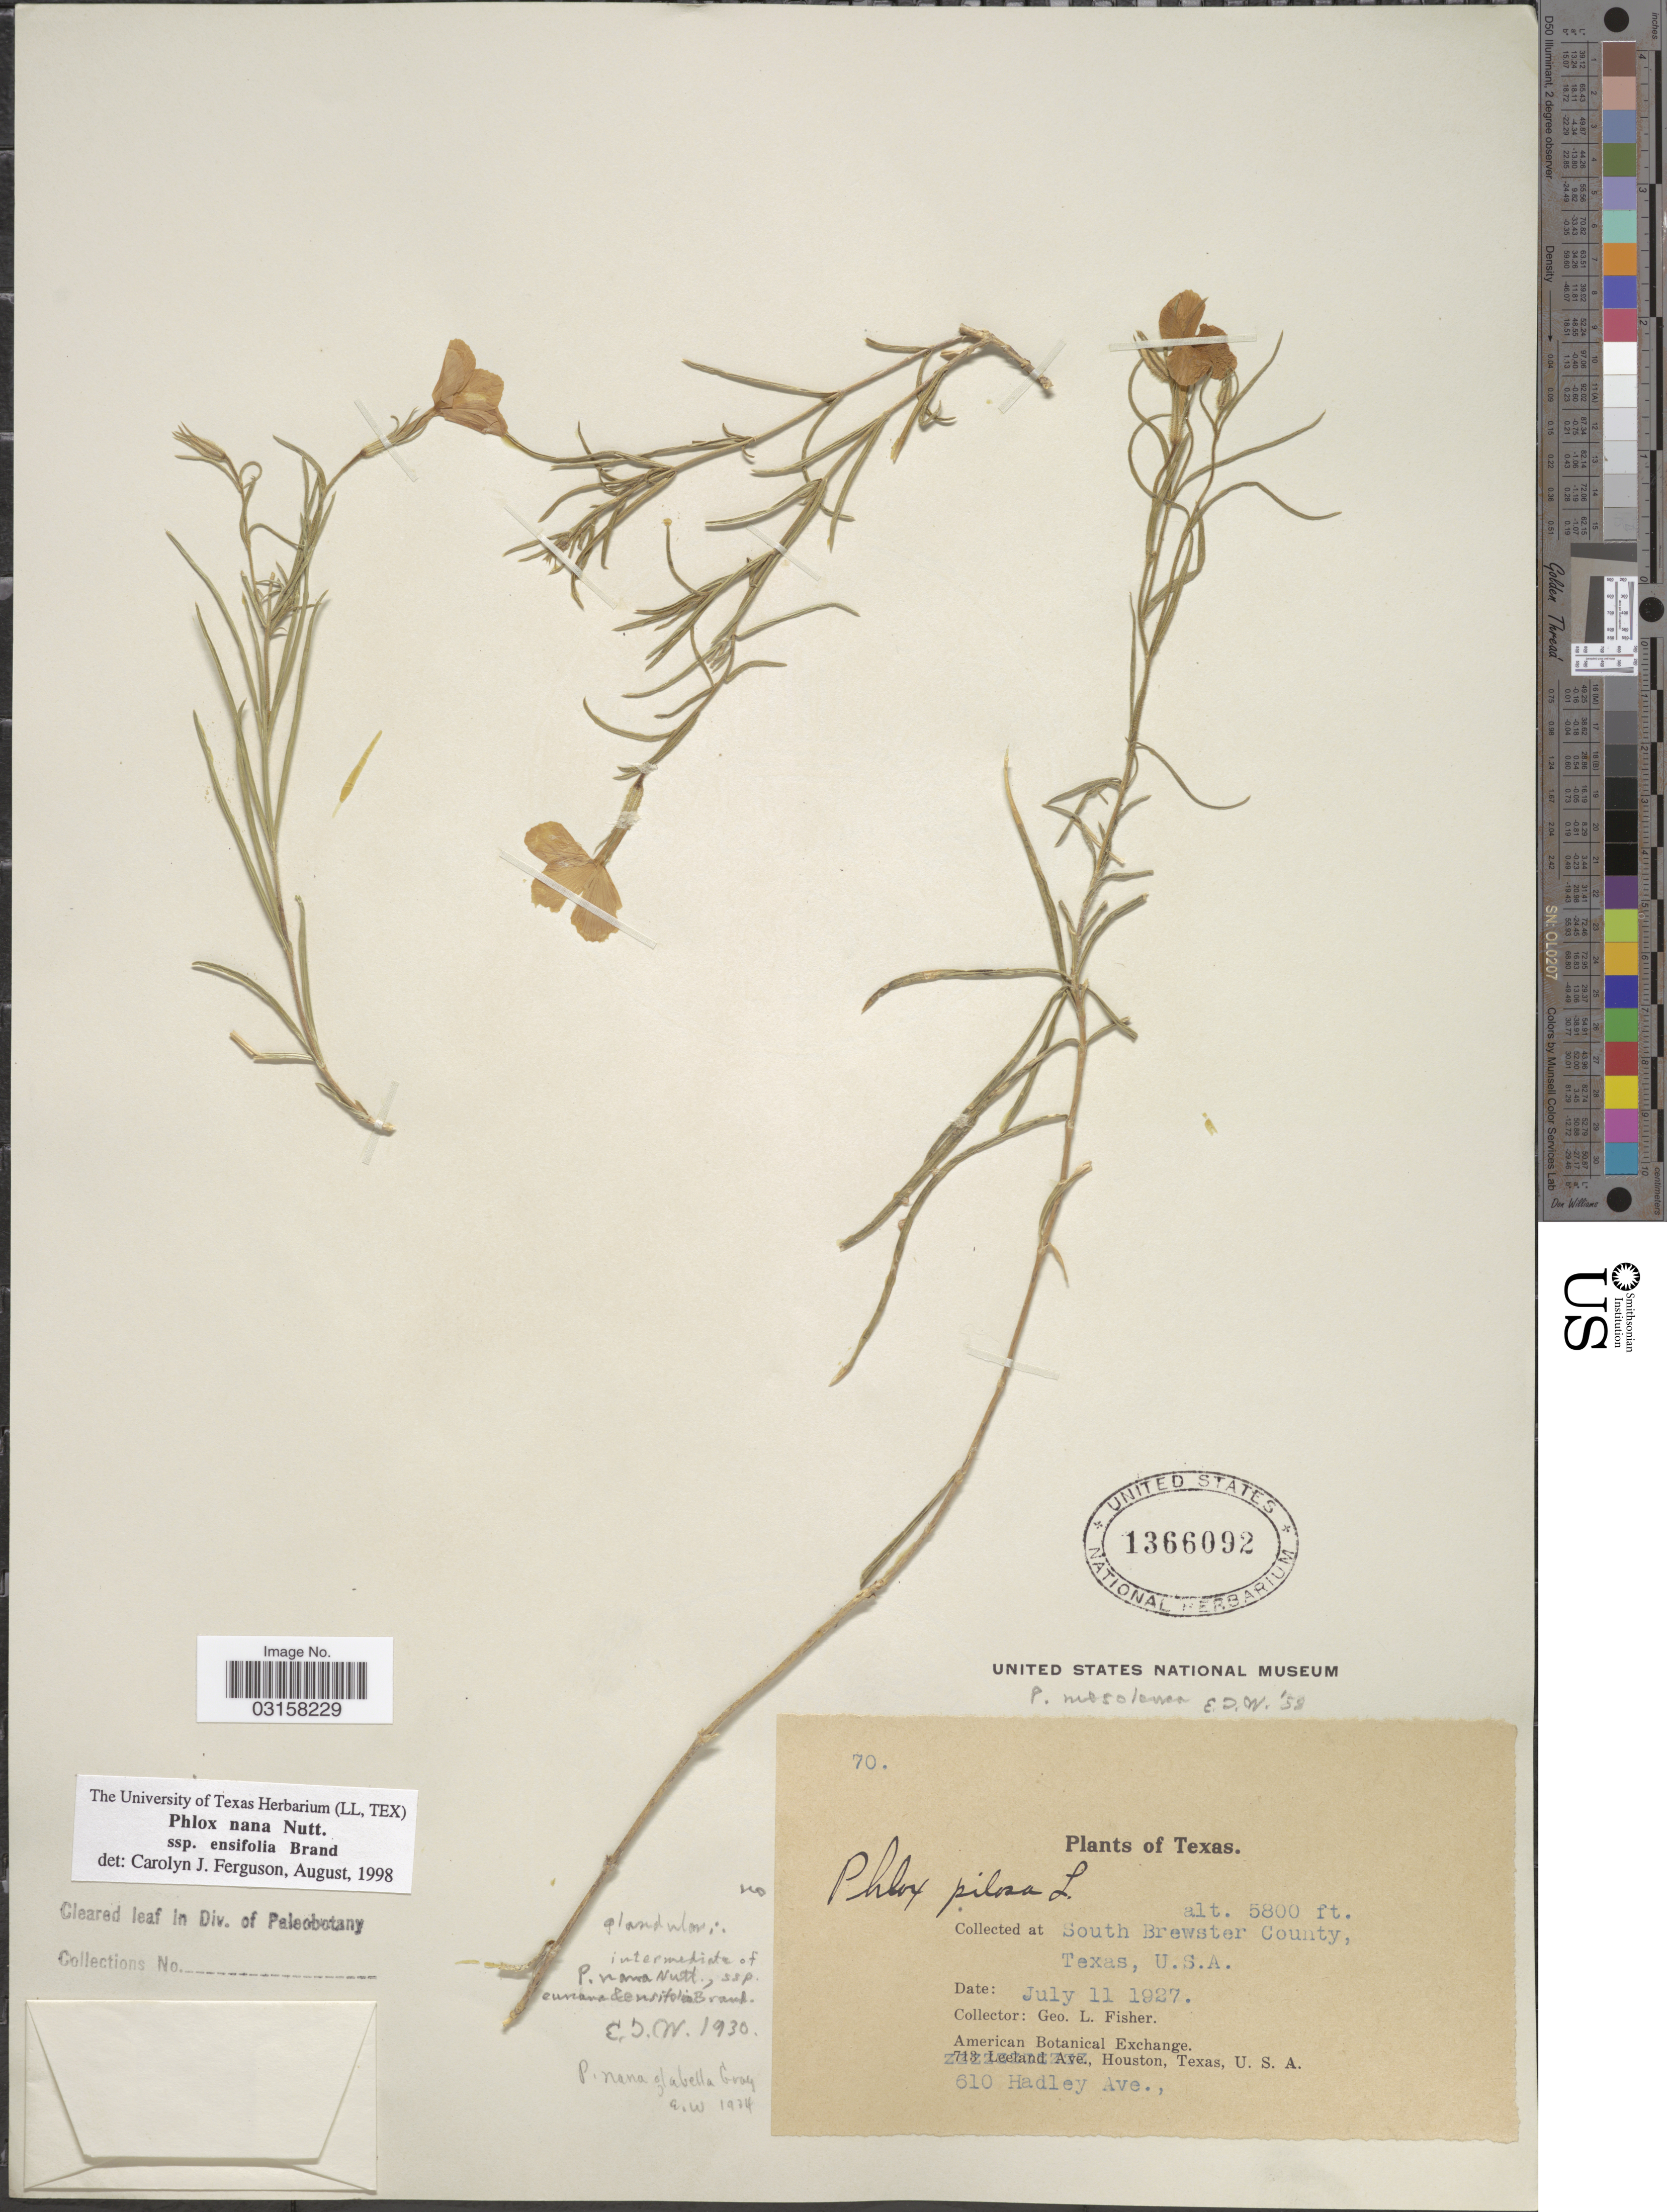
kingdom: Plantae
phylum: Tracheophyta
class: Magnoliopsida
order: Ericales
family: Polemoniaceae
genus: Phlox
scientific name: Phlox mesoleuca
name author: Greene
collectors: G. L. Fisher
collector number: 70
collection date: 1927-07-11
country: United States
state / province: Texas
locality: South Brewster County.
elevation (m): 1768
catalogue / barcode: US 1366092